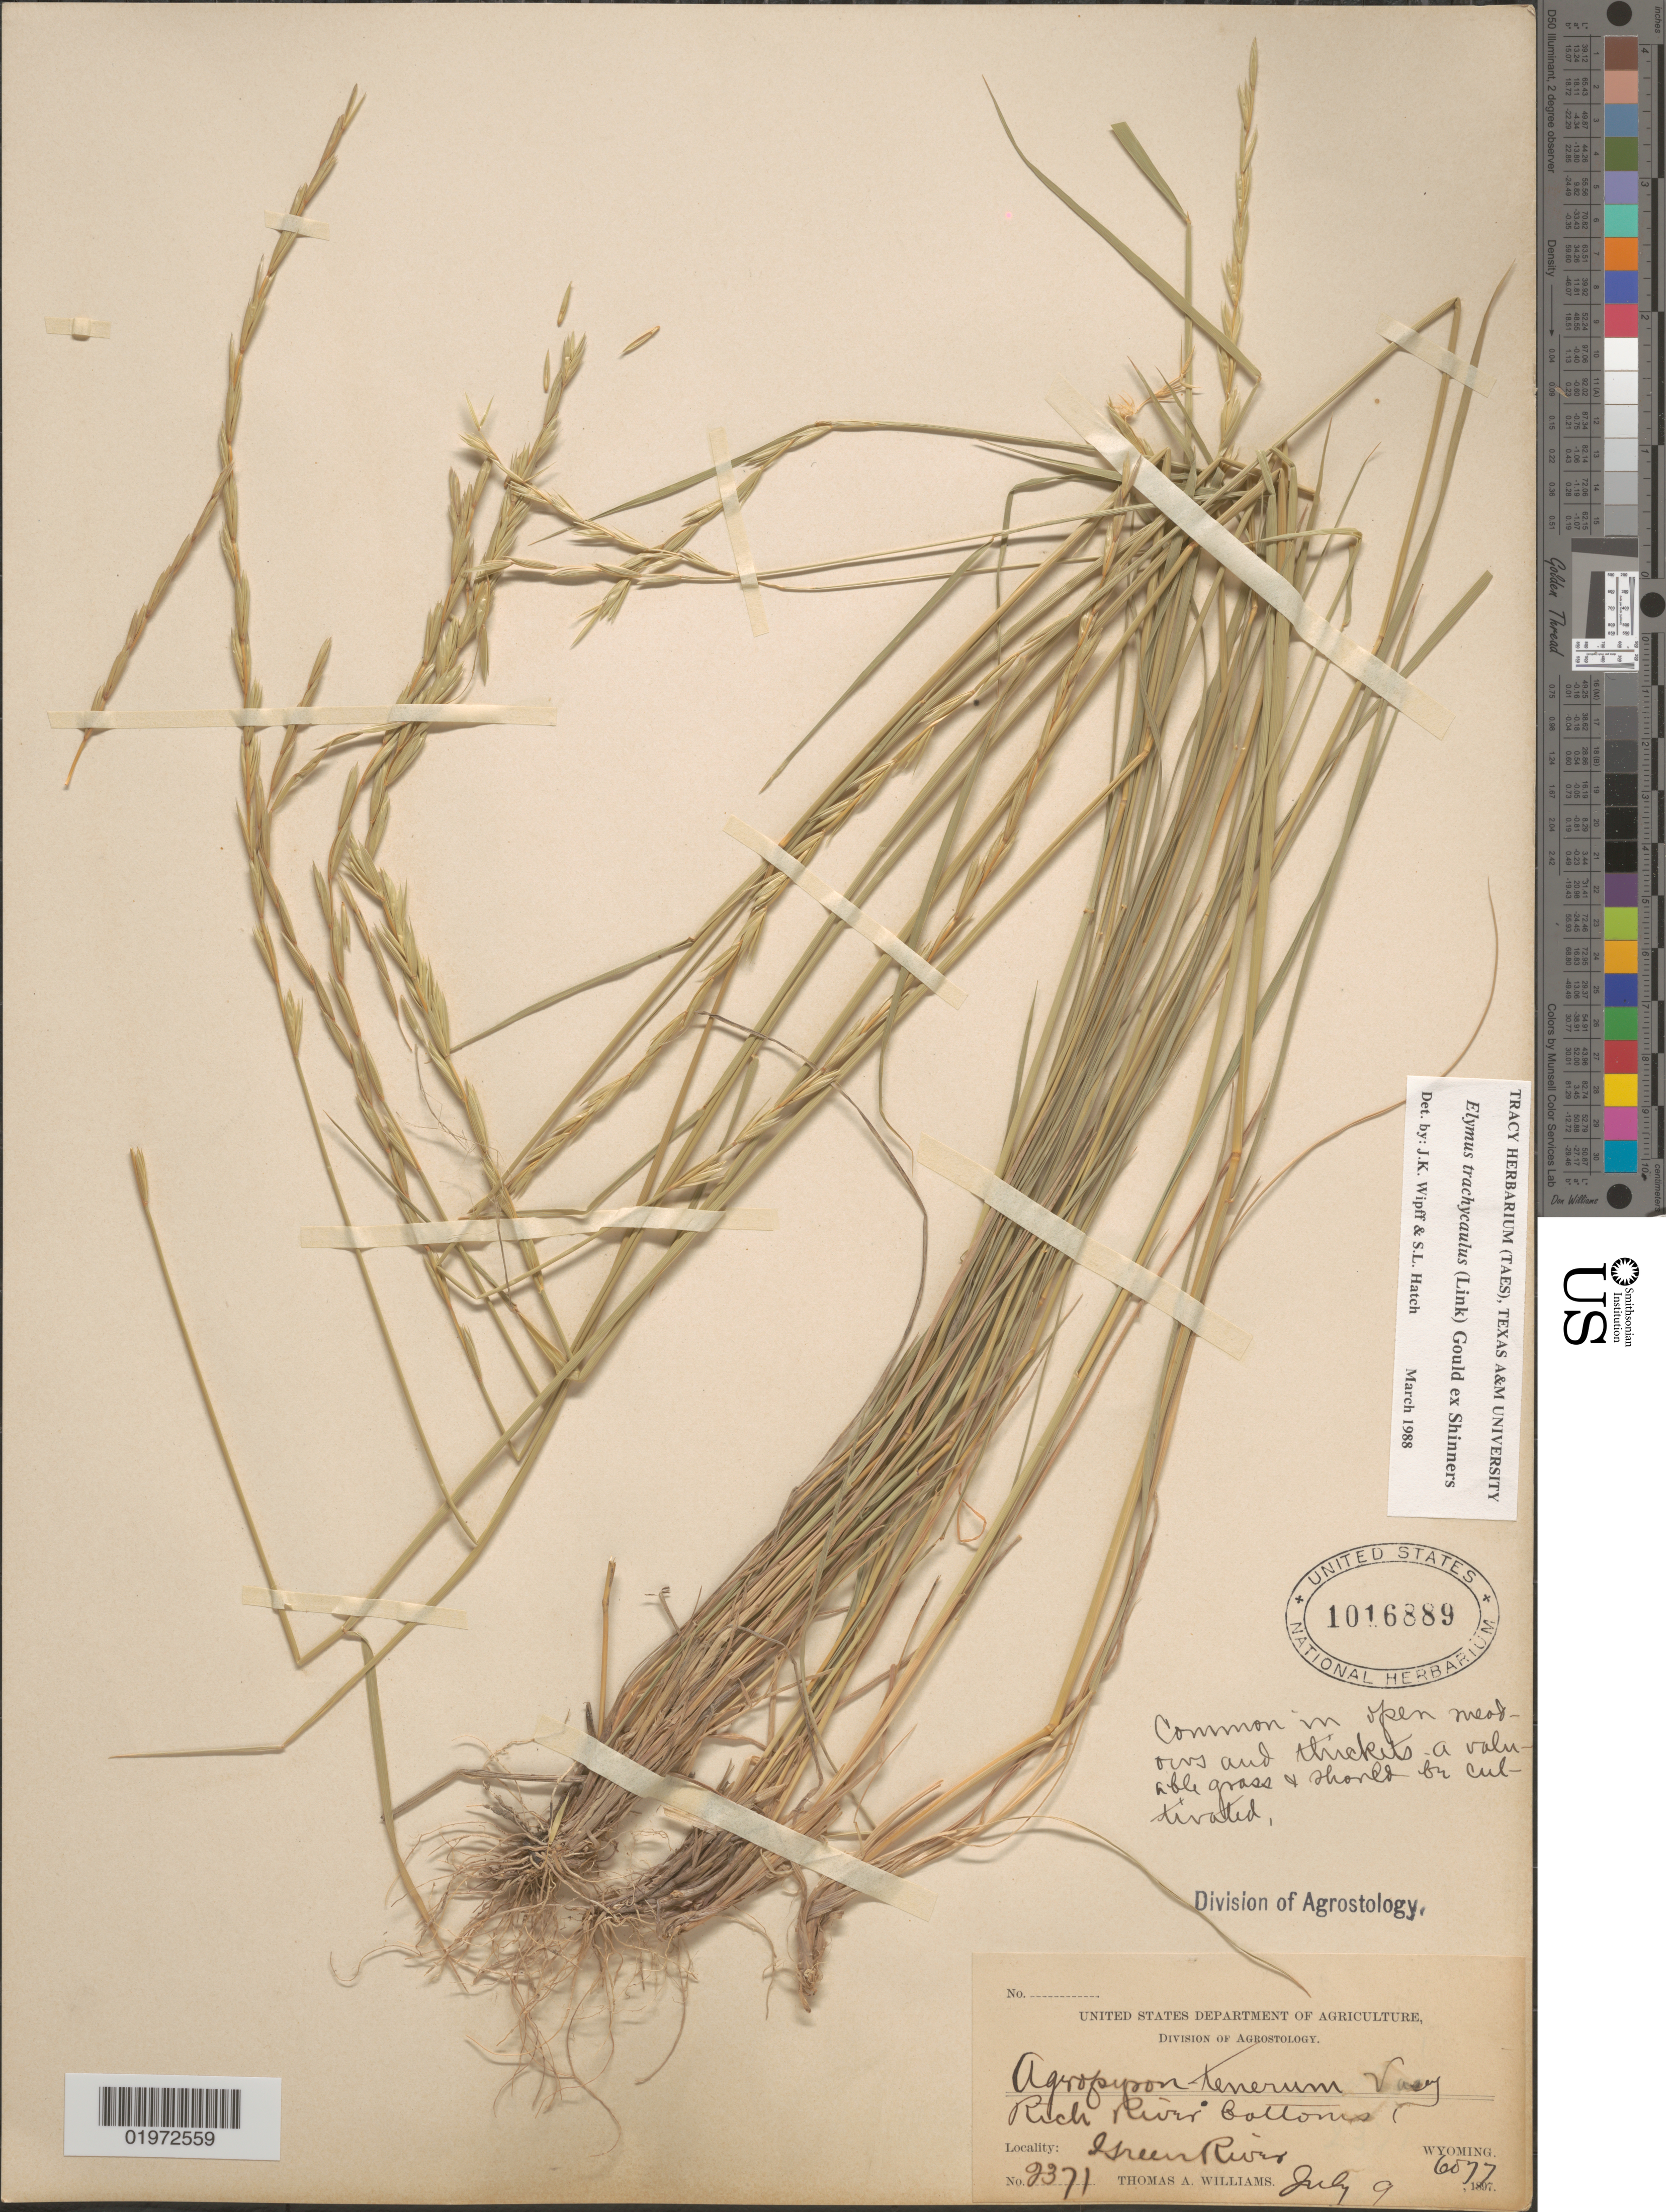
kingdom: Plantae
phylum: Tracheophyta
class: Liliopsida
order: Poales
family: Poaceae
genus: Elymus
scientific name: Elymus trachycaulus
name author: (Link) Gould ex Shinners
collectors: T. A. Williams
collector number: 2371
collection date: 1897-07-09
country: United States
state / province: Wyoming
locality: Rich River bottoms. Green River.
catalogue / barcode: US 1016889